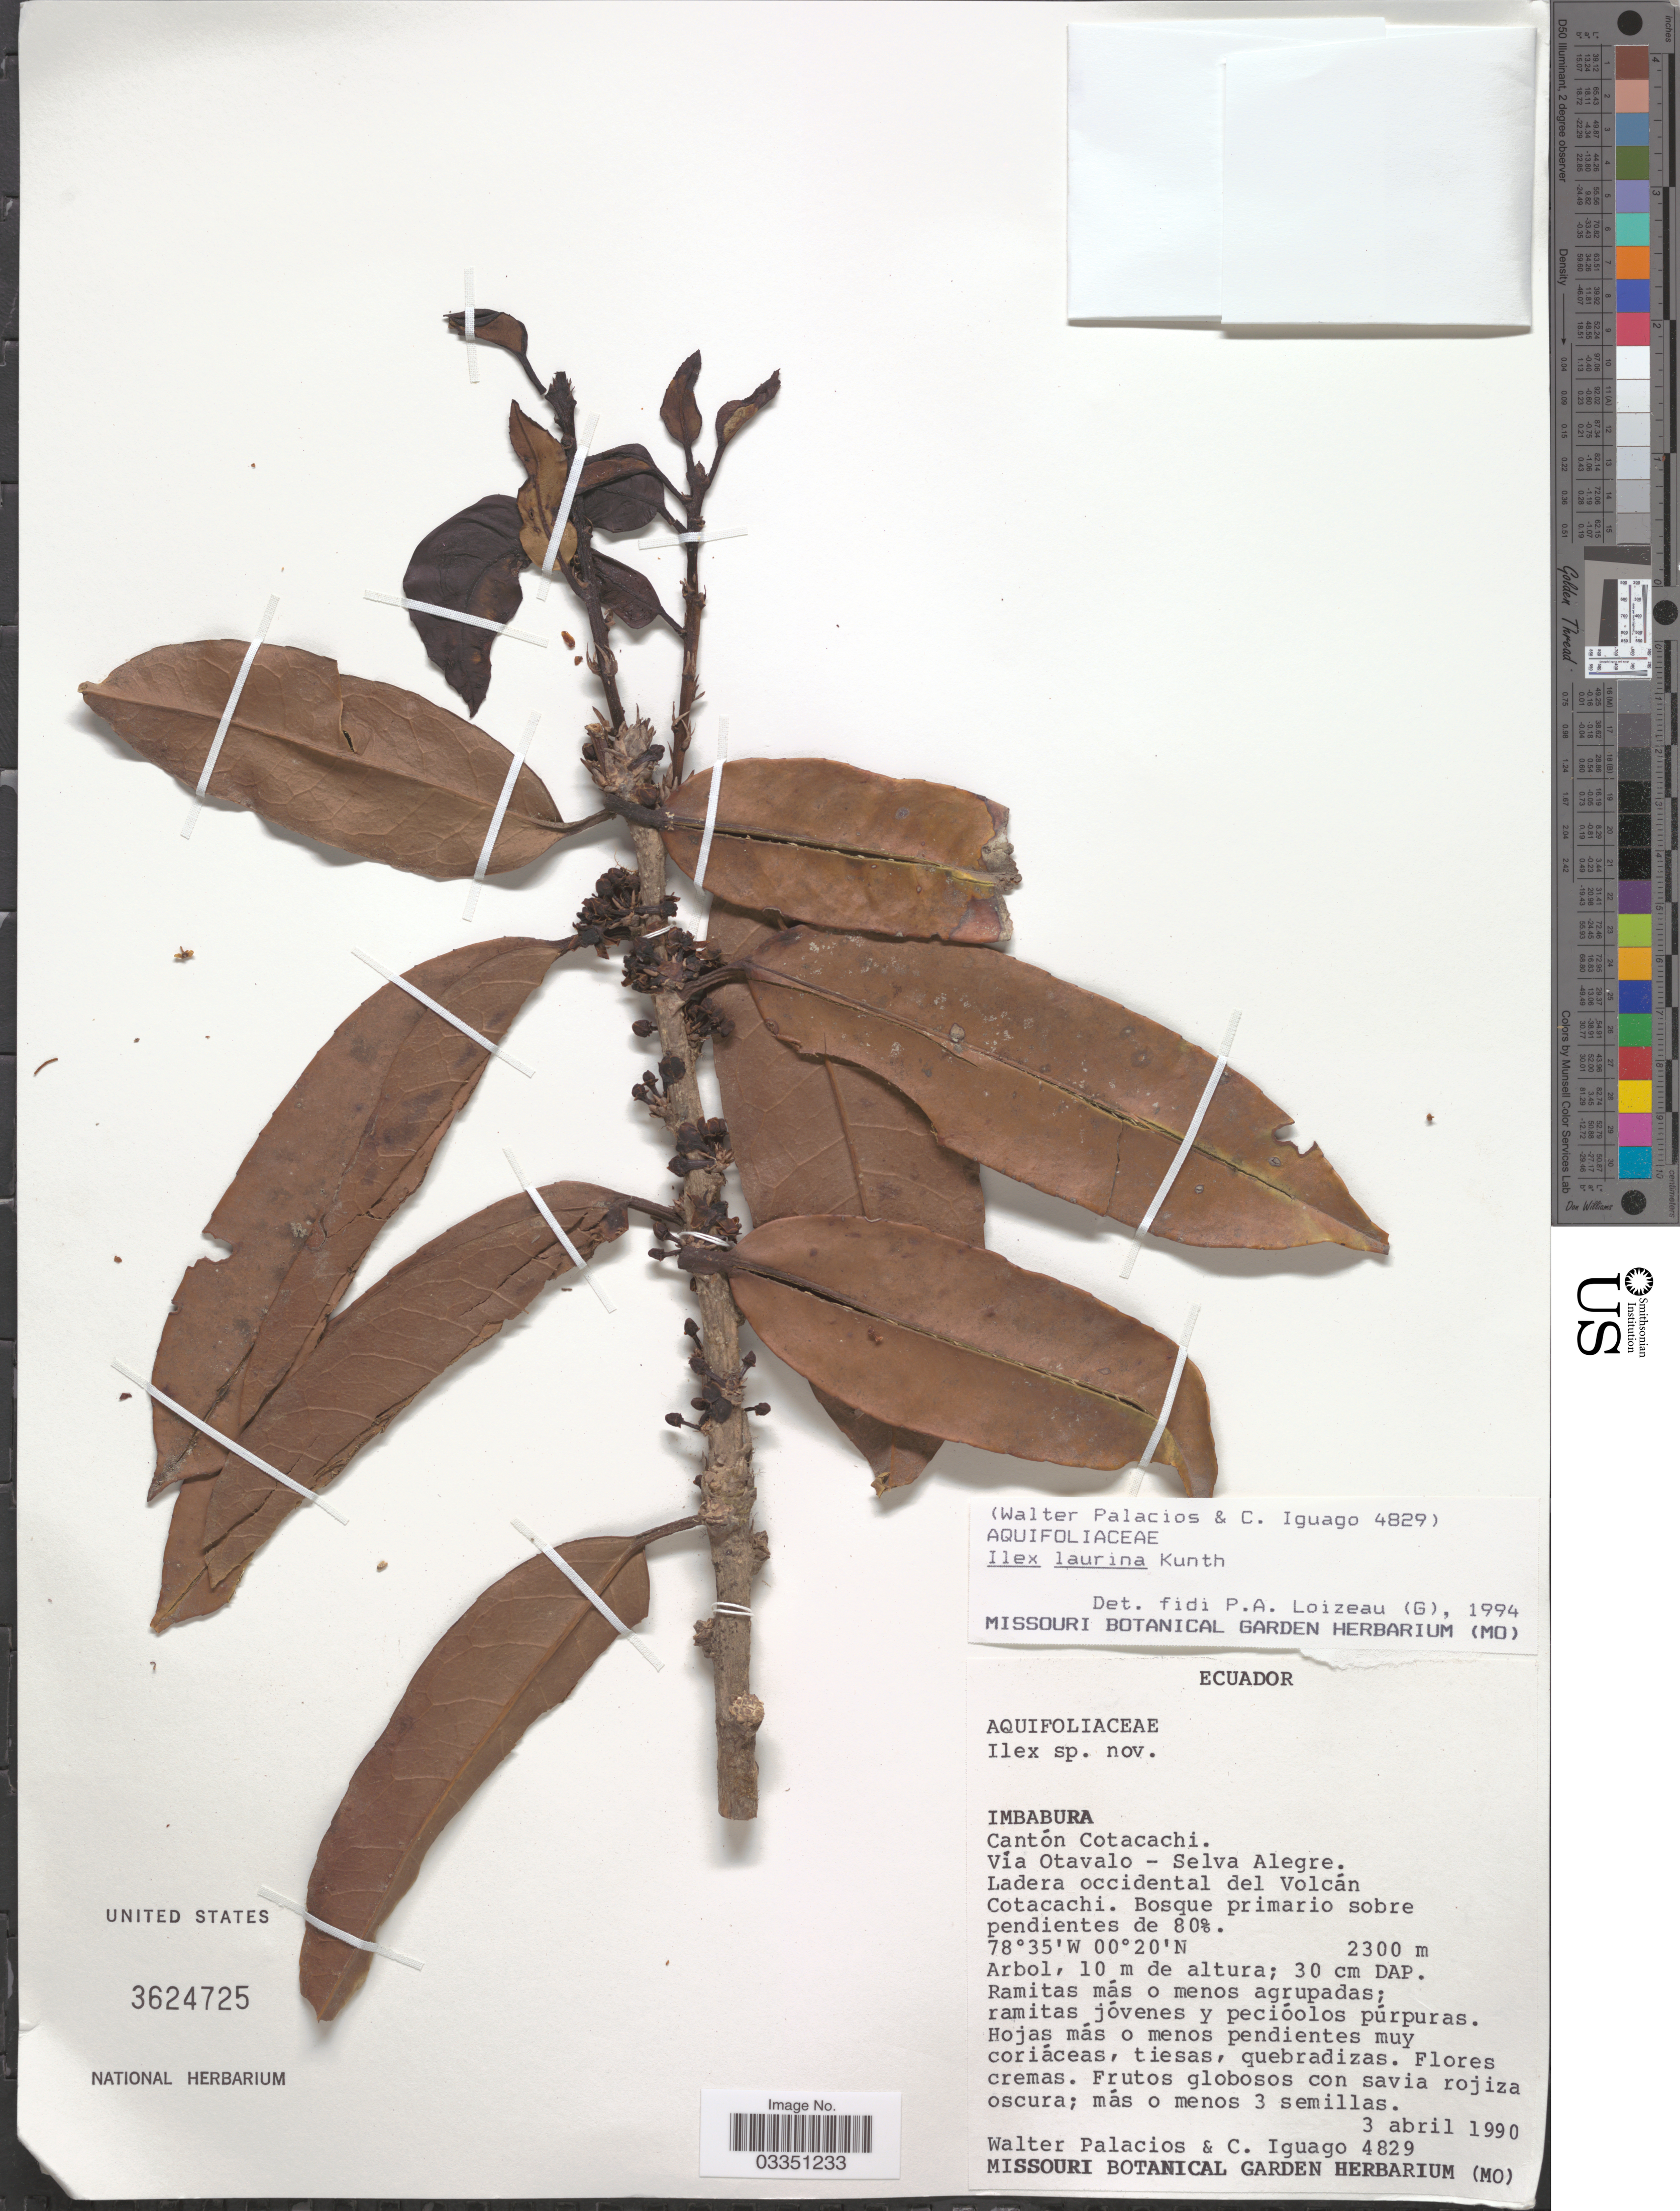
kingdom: Plantae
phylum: Tracheophyta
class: Magnoliopsida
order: Aquifoliales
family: Aquifoliaceae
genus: Ilex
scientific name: Ilex laurina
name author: Kunth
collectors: W. Palacios & C. Iguago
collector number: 4829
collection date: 1990-04-03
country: Ecuador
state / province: Imbabura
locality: Cantón Cotacachi. Vía Otavalo - Selva Alegre. Ladera occidental del Volcán Cotacachi.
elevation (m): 2300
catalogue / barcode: US 3624725